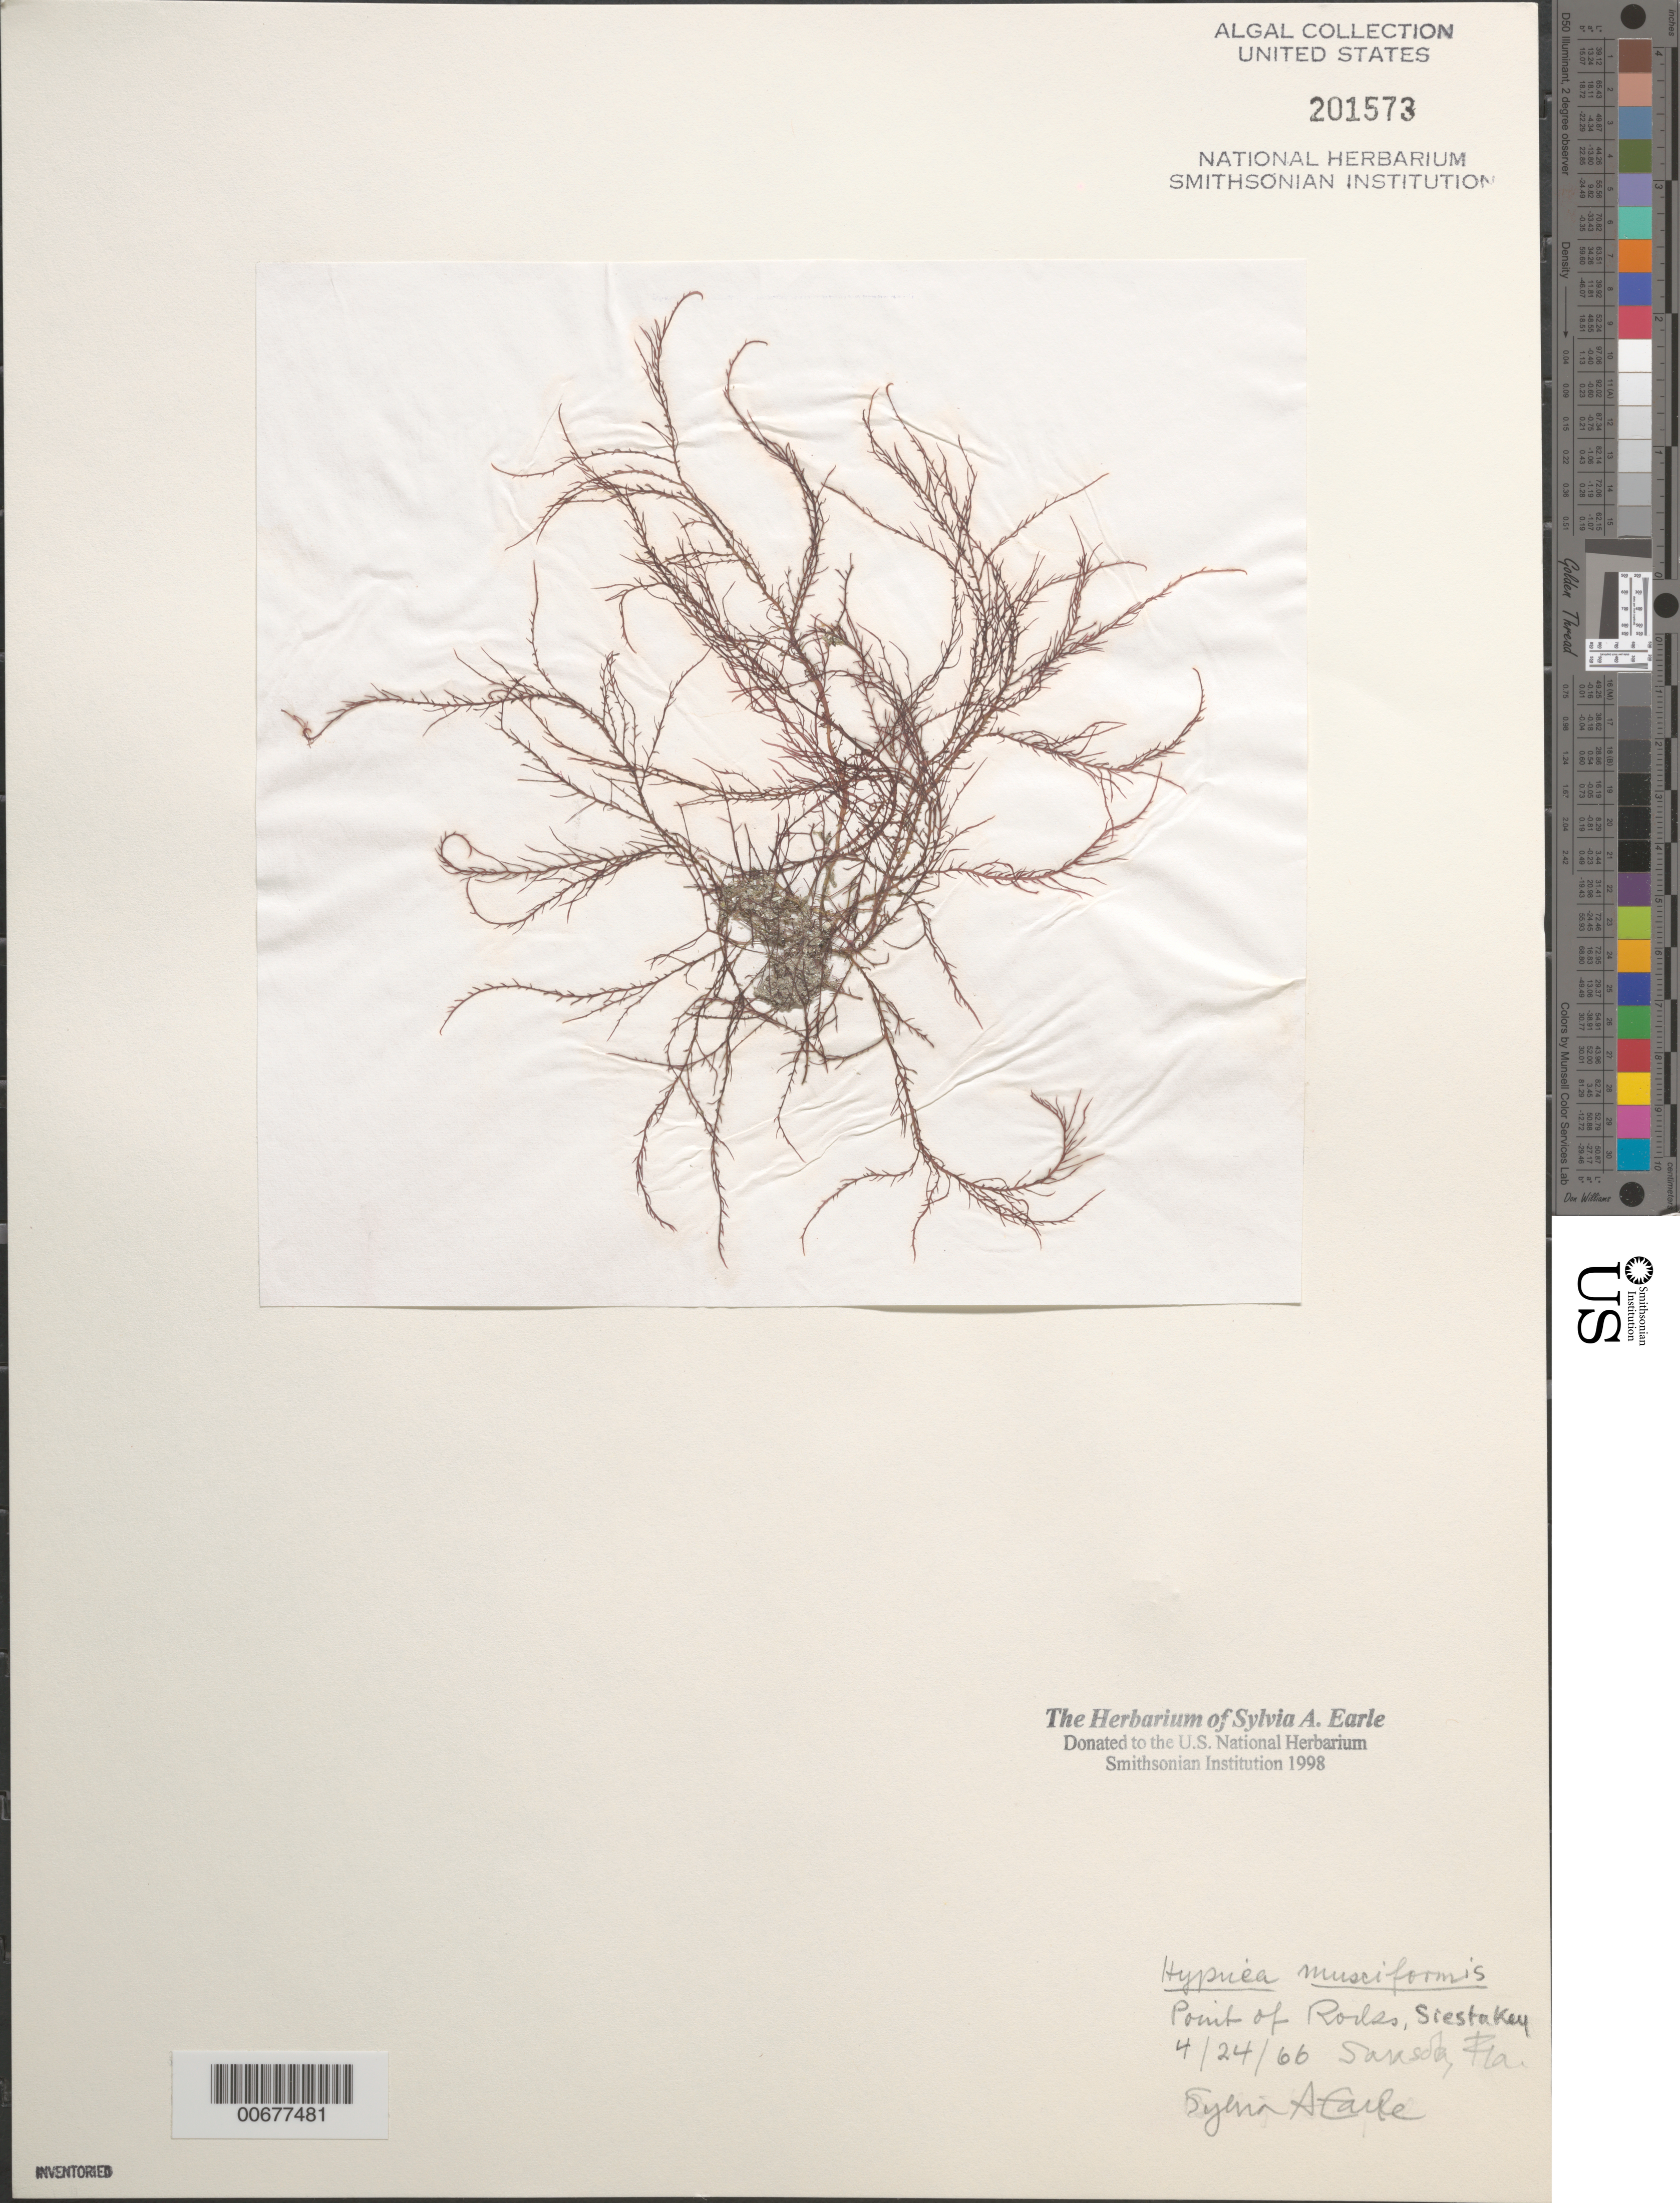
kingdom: Plantae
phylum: Rhodophyta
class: Florideophyceae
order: Gigartinales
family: Cystocloniaceae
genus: Hypnea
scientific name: Hypnea musciformis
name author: (Wulfen) J.V.Lamouroux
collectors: S. A. Earle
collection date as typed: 24 Apr 1966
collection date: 1966-04-24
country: United States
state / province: Florida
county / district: Sarasota County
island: Siesta Key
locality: Point of Rocks, Sarasota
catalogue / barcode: US 201573